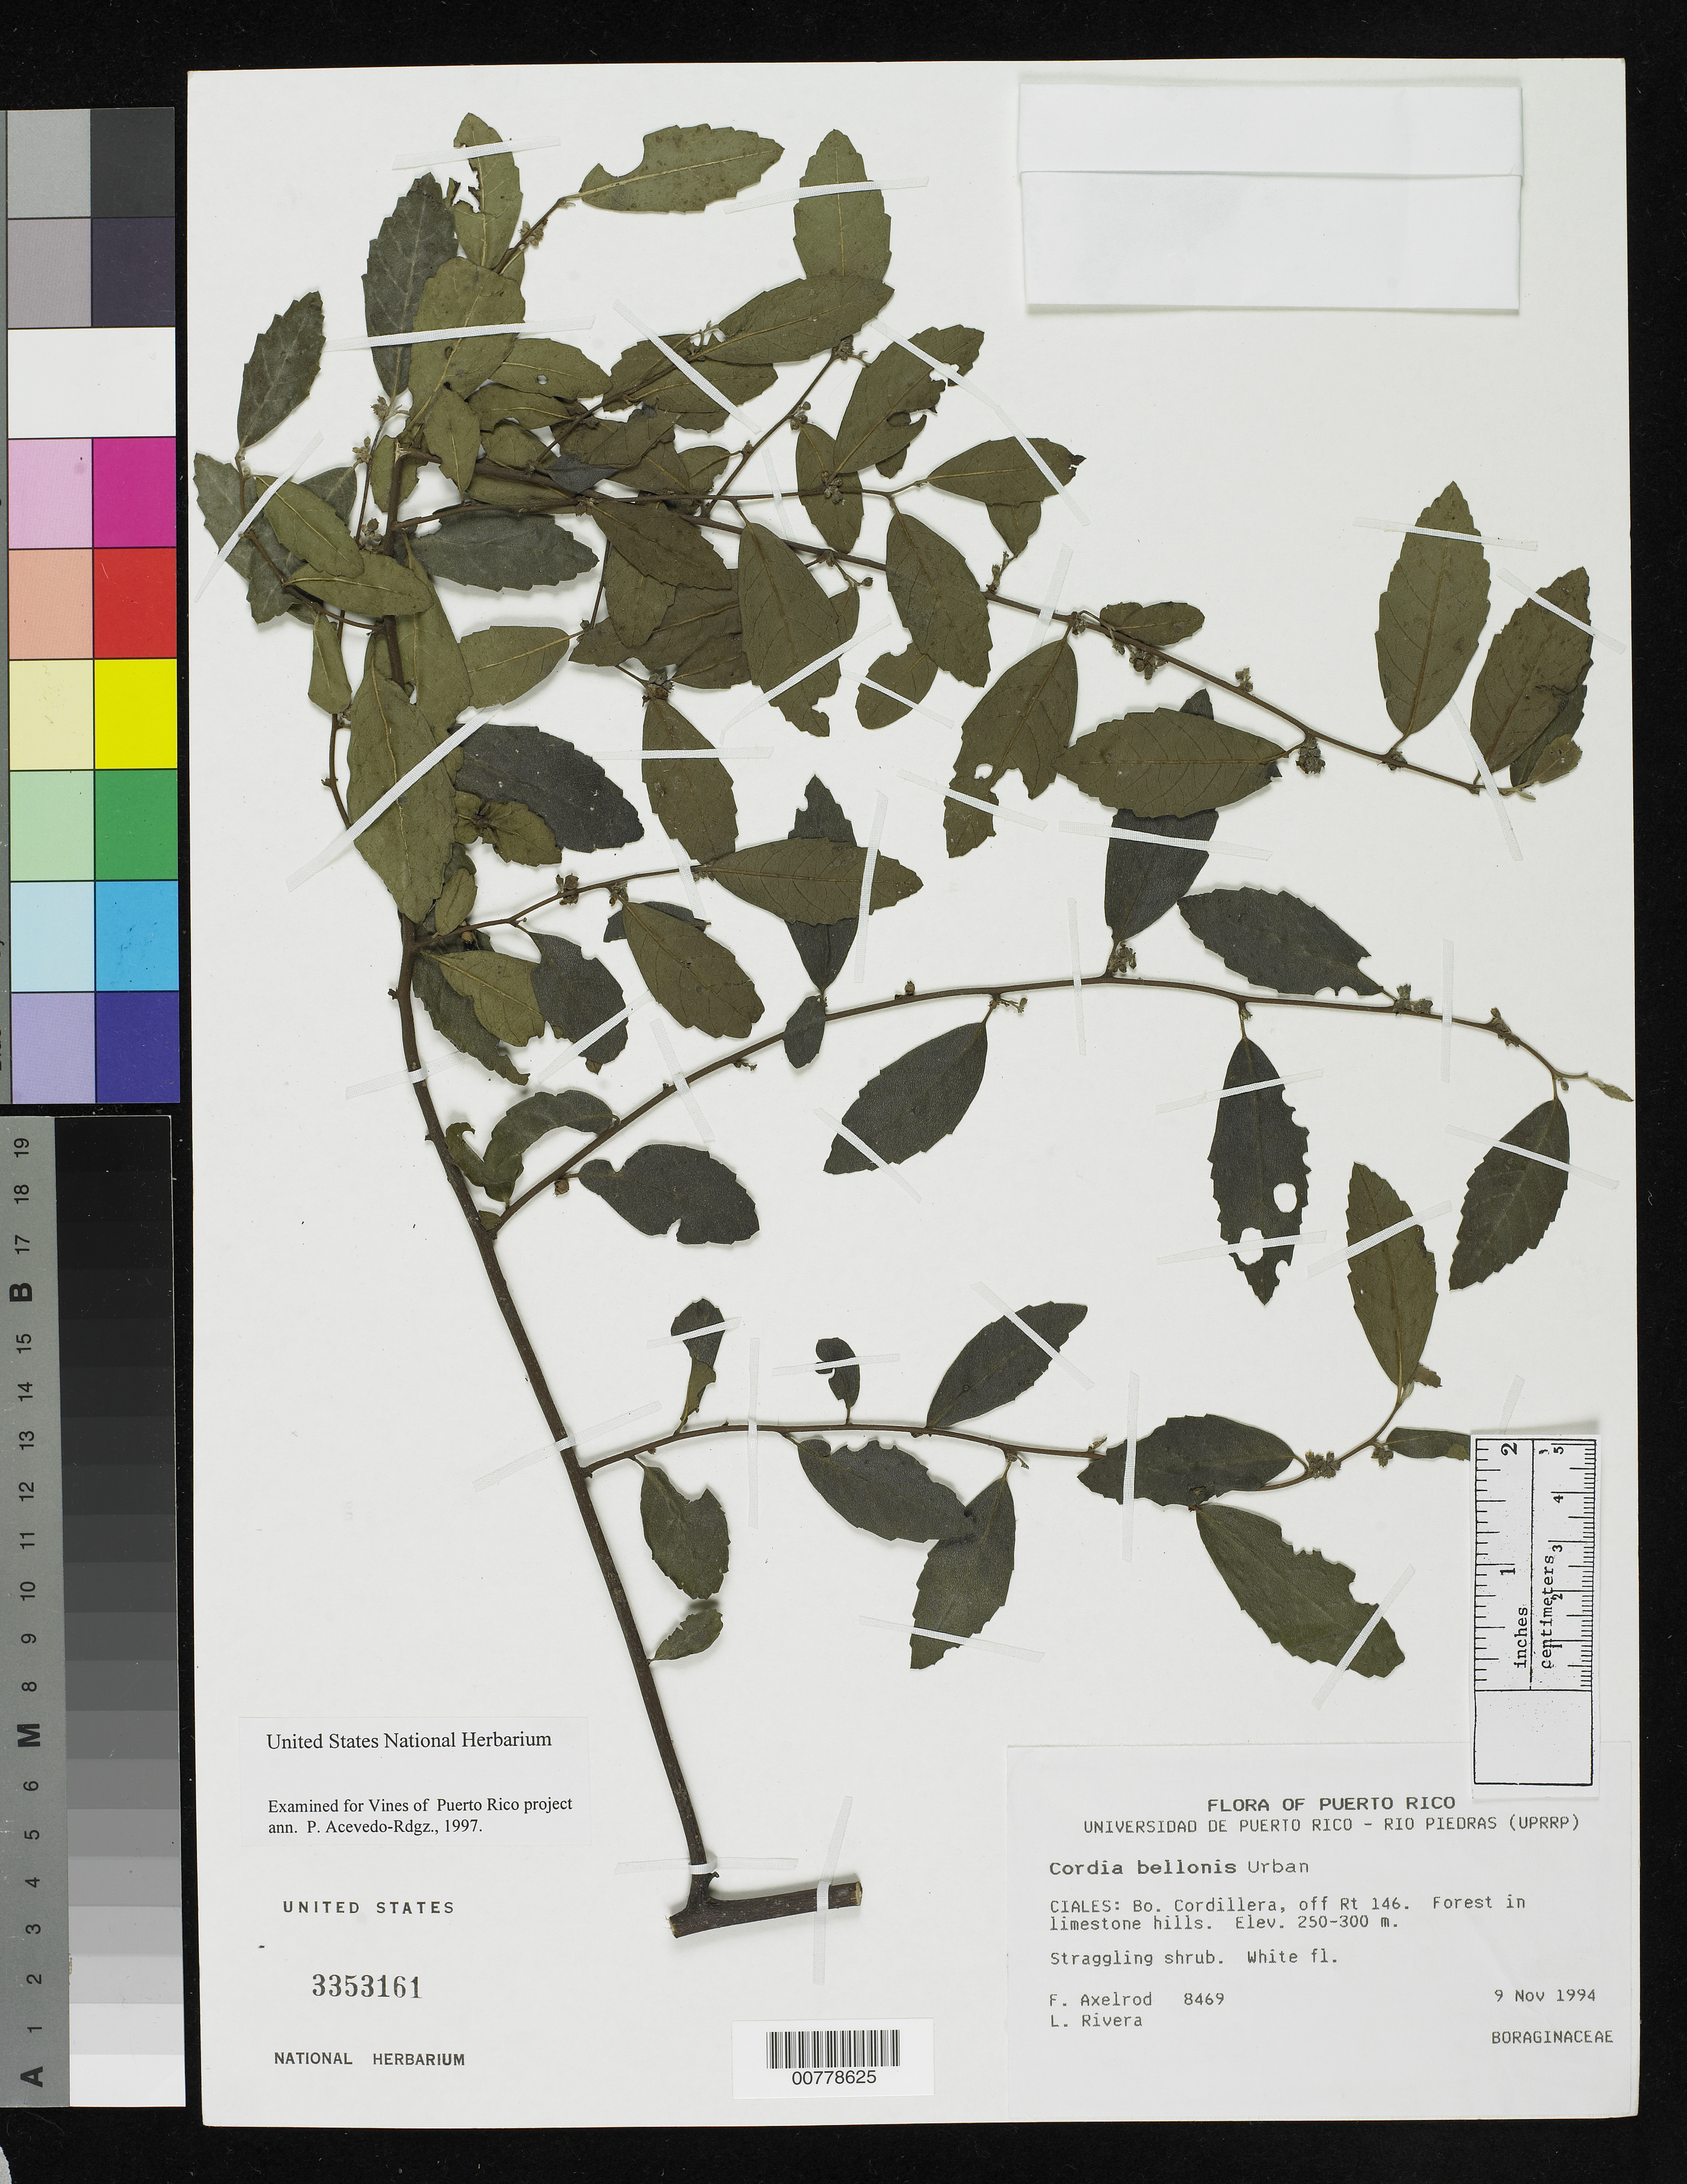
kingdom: Plantae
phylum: Tracheophyta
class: Magnoliopsida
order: Boraginales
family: Cordiaceae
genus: Varronia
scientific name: Varronia bellonis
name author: (Urb.) Britton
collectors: F. S. Axelrod & L. Rivera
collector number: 8469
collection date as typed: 09 Nov 1994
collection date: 1994-11-09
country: Puerto Rico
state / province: Ciales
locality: Ciales: Bo. Cordillera, off Rt. 146.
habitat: Forest in limestone hills.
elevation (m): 250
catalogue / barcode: US 3353161